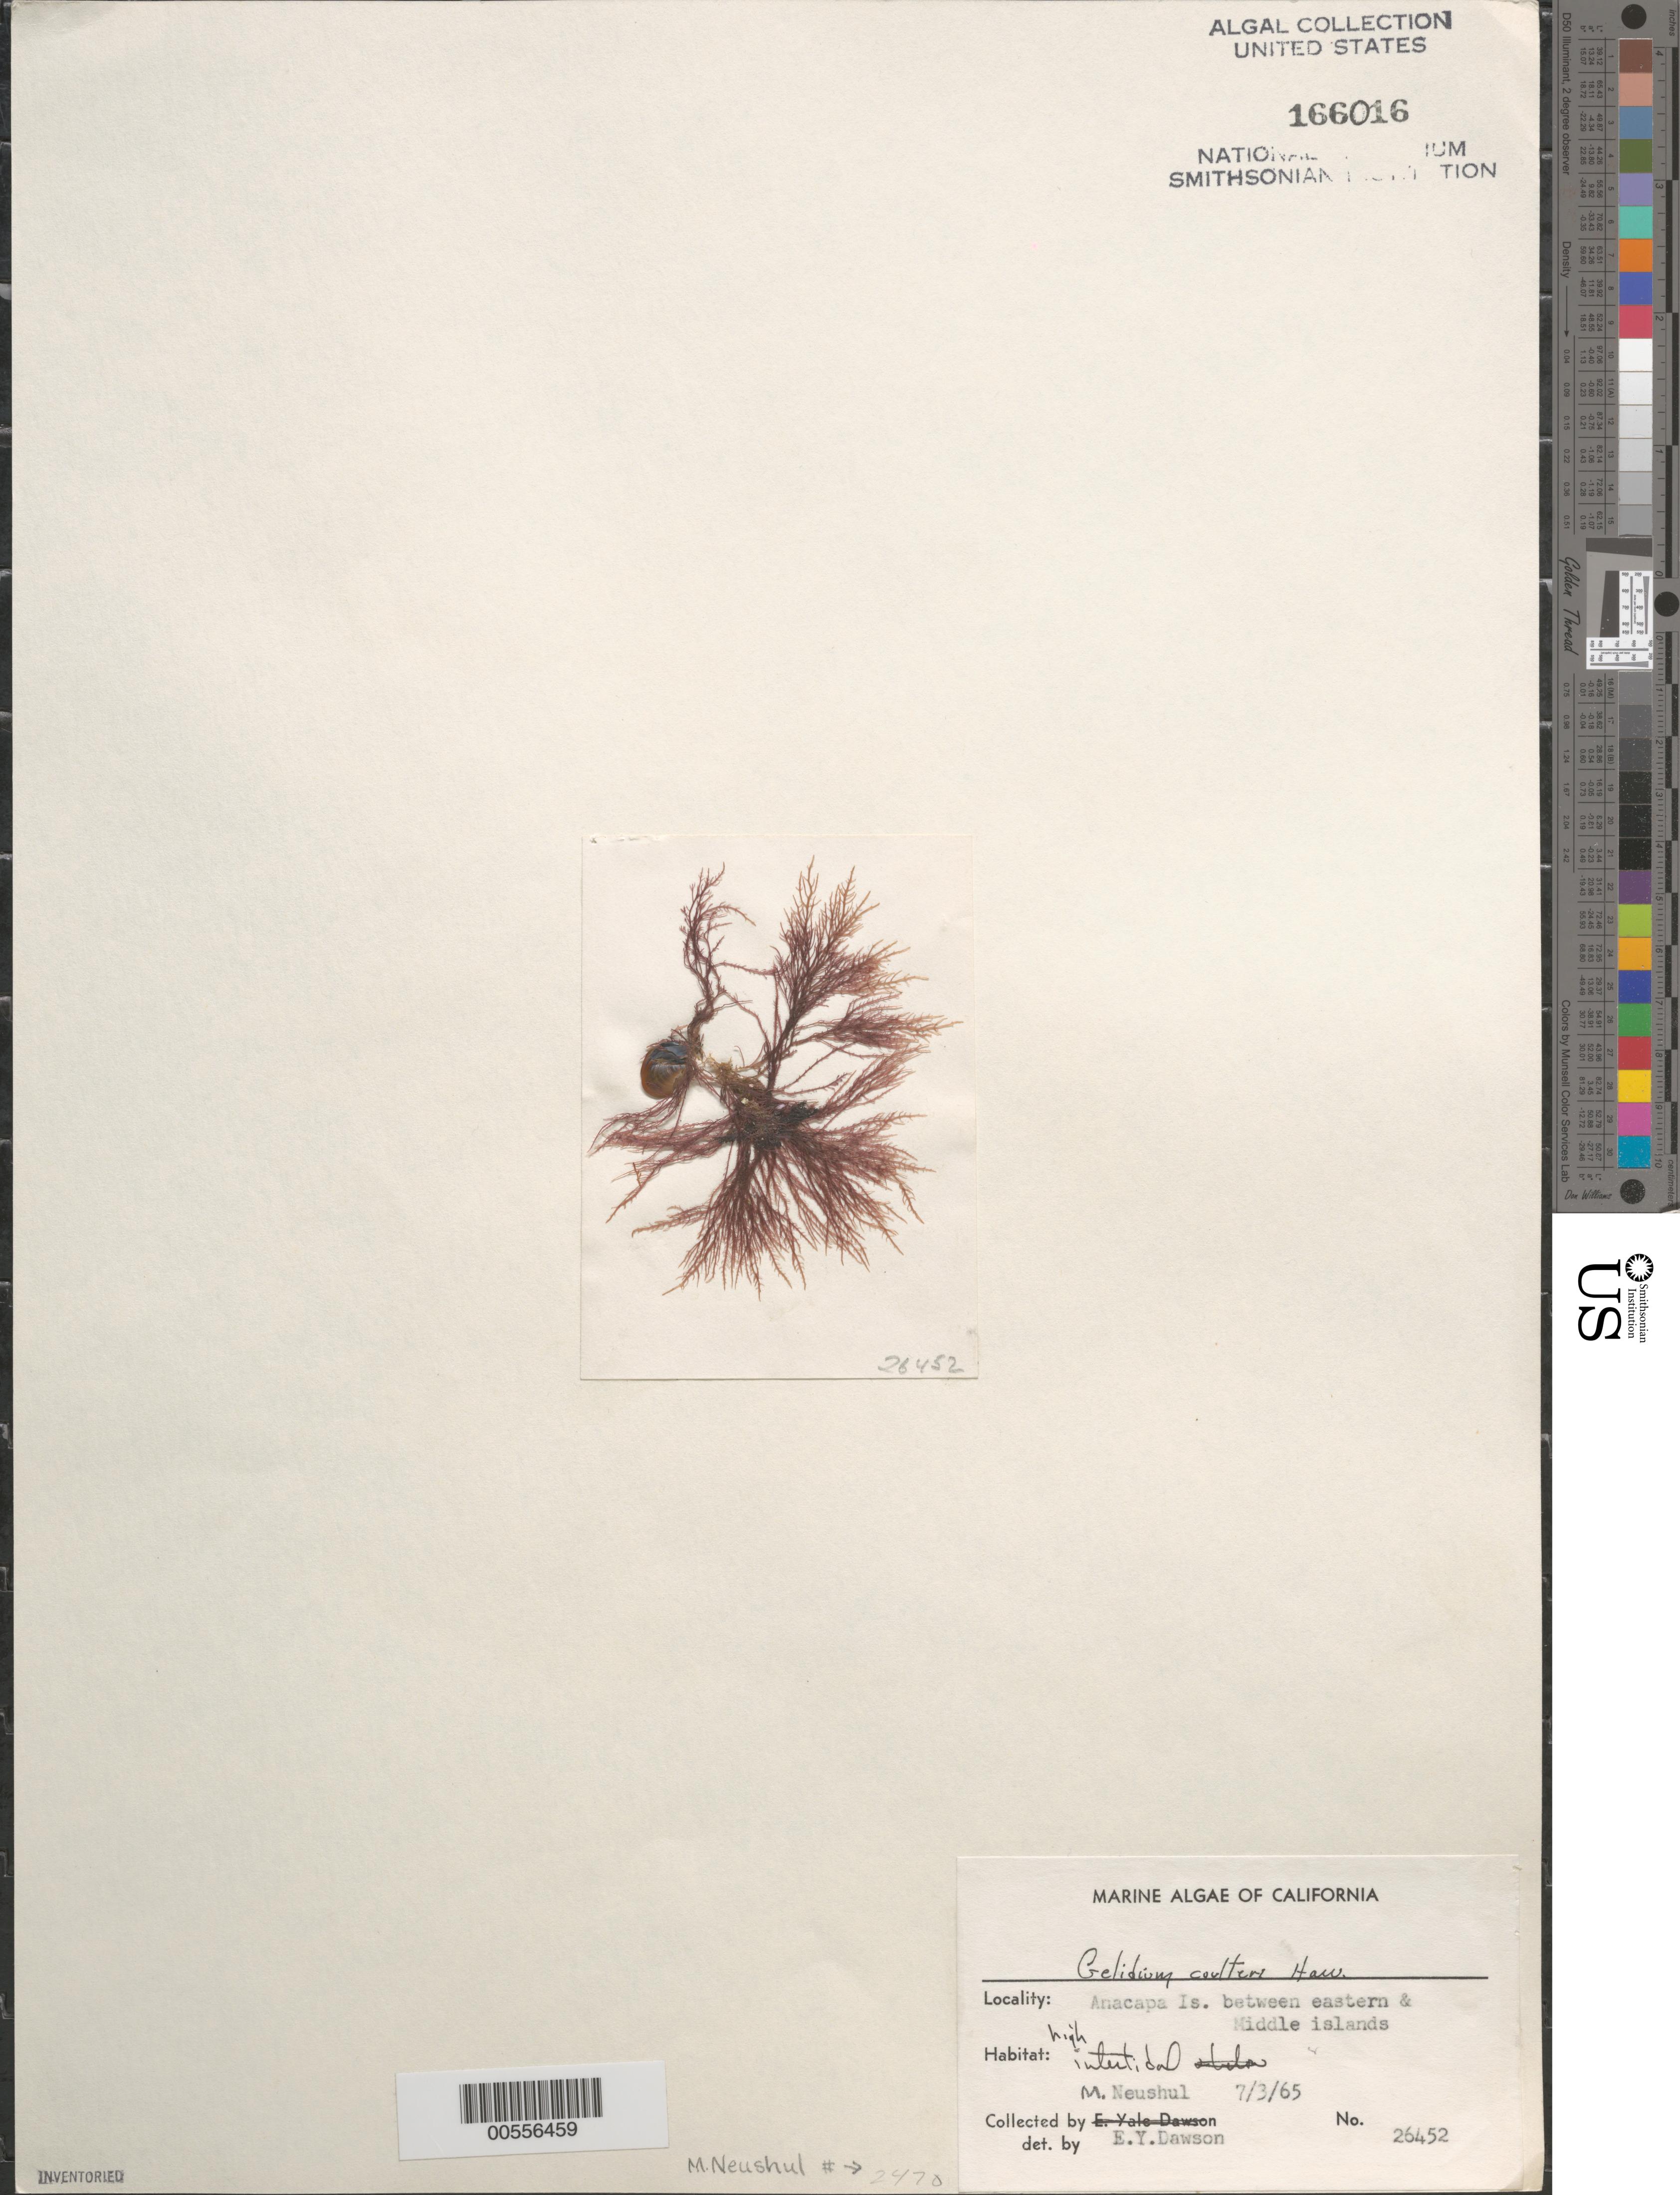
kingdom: Plantae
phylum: Rhodophyta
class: Florideophyceae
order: Gelidiales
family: Gelidiaceae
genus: Gelidium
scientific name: Gelidium coulteri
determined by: Dawson, E. Y.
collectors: M. Neushul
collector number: Neushul 2470 & EYD 26452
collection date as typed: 03 Jul 1965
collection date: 1965-07-03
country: United States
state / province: California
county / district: Ventura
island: Anacapa Island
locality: Between eastern and middle islands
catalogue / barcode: US 166016